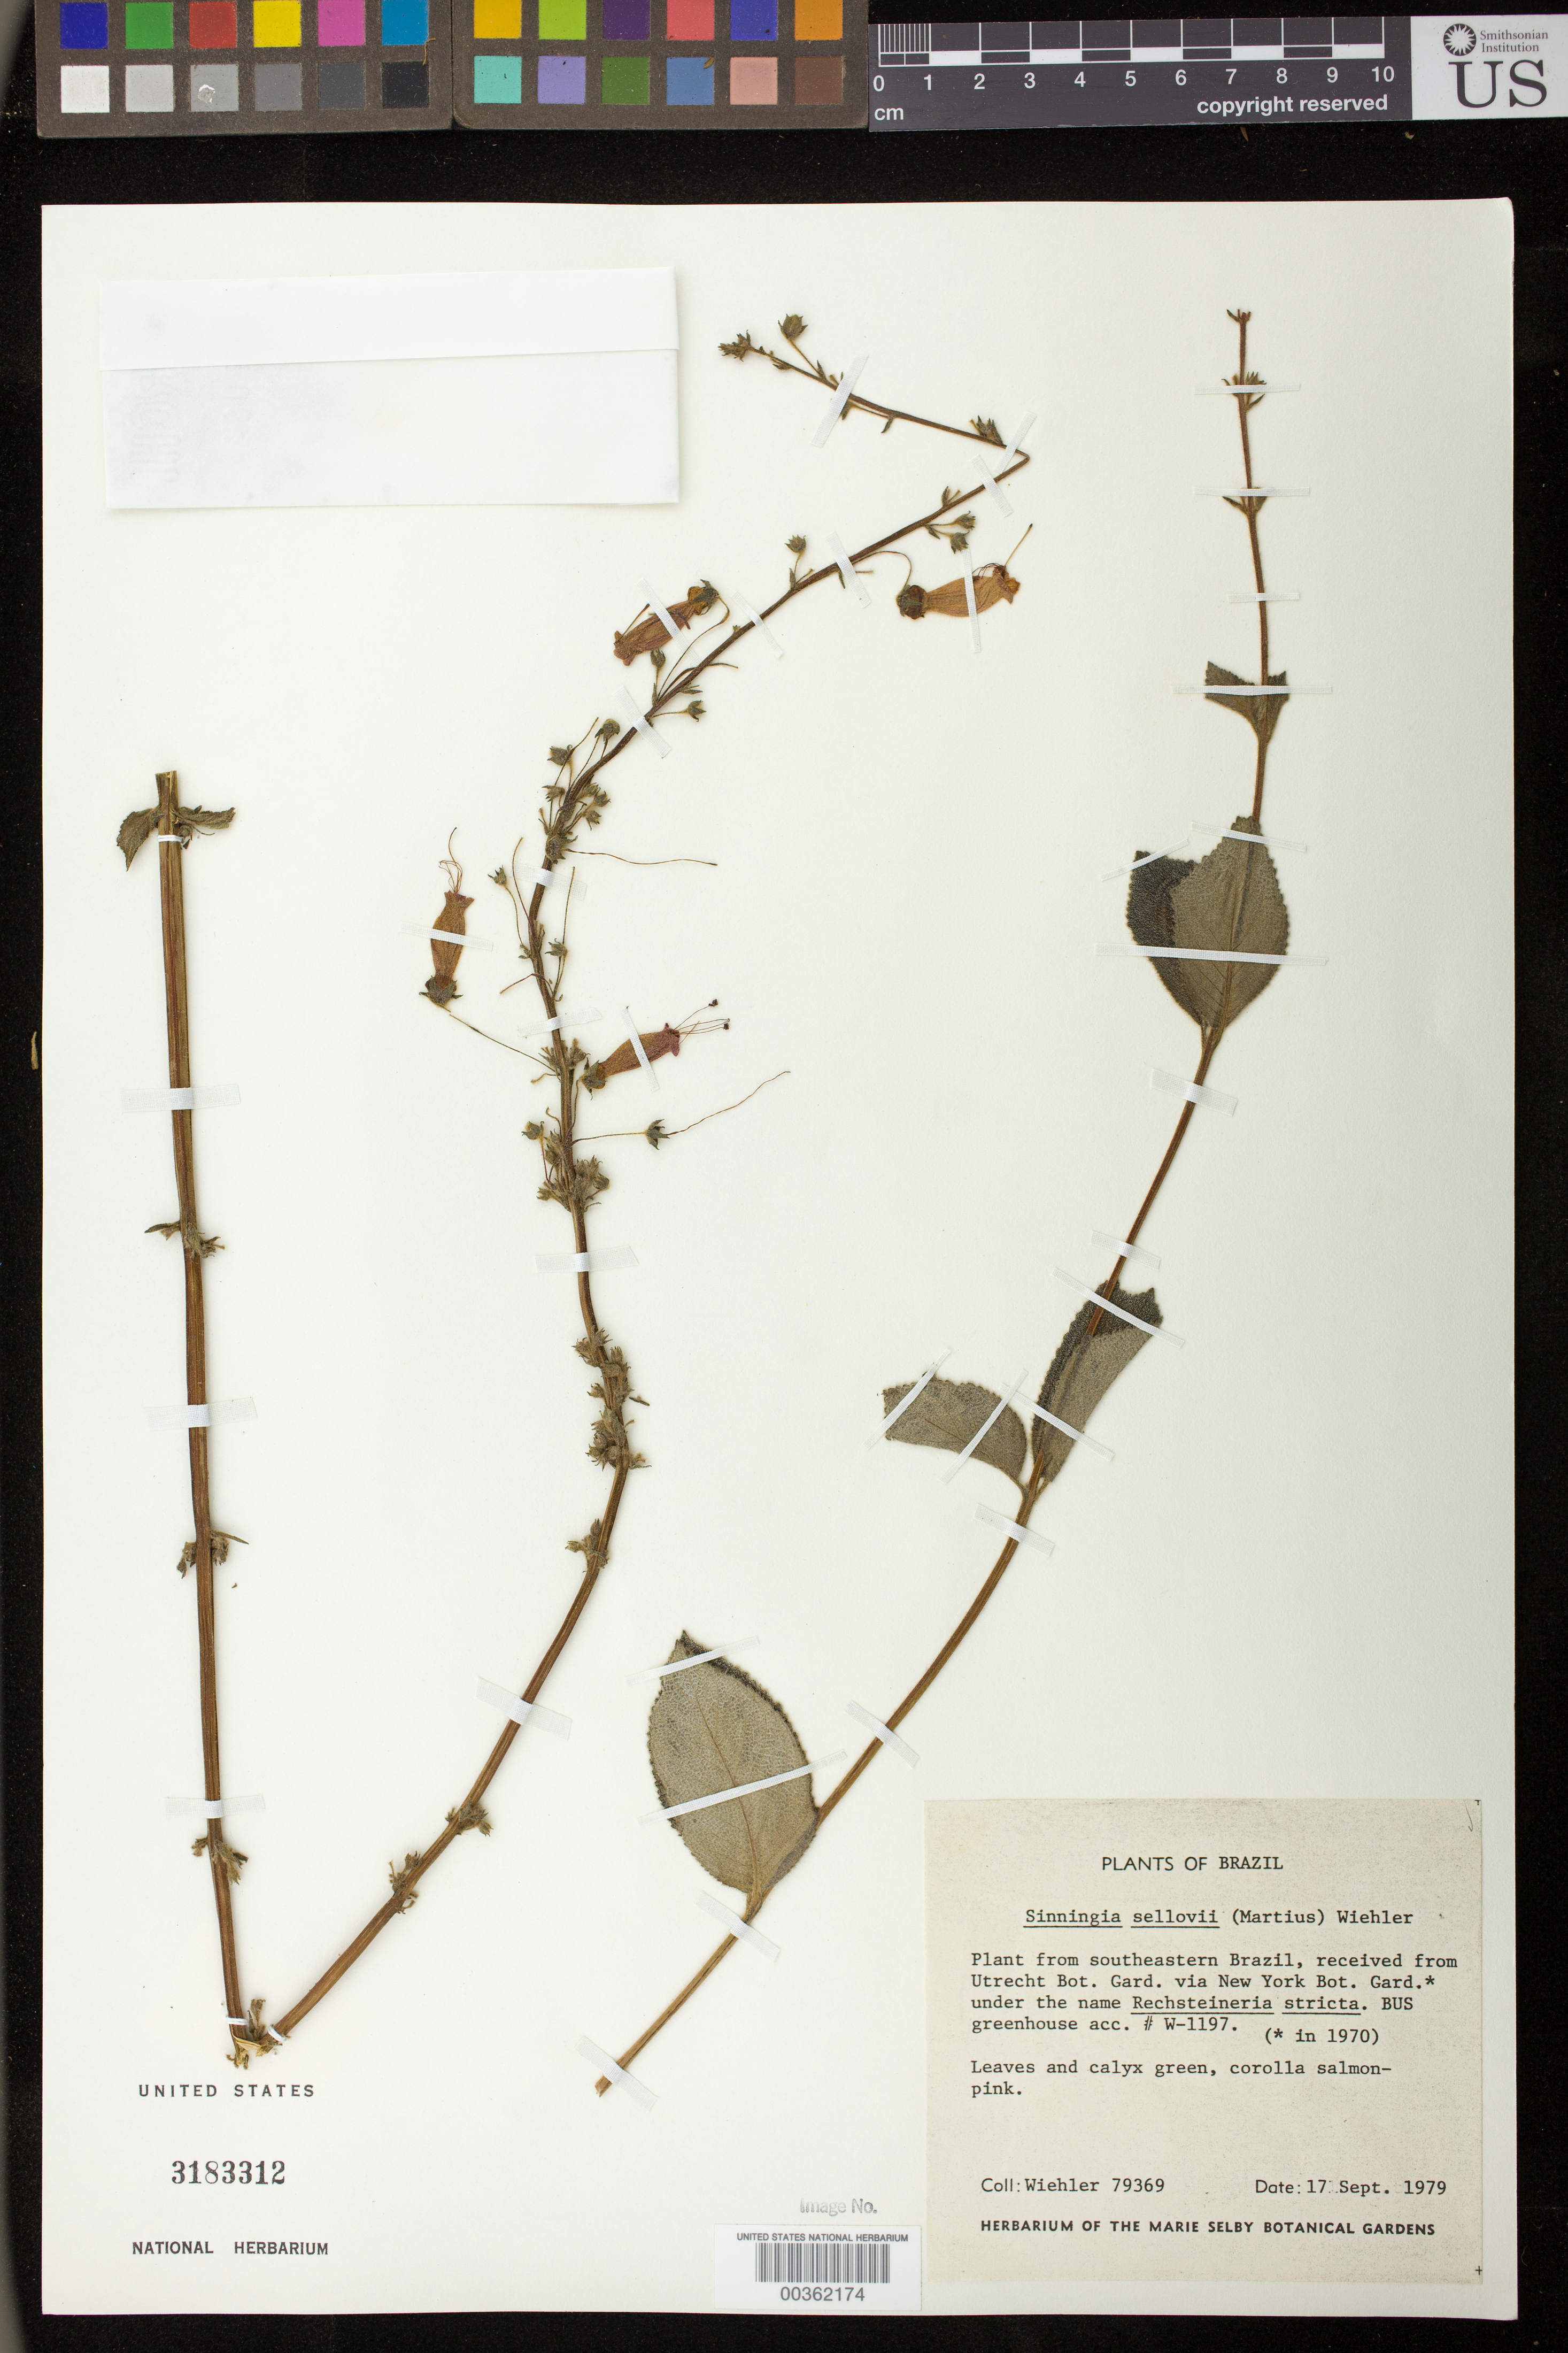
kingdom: Plantae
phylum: Tracheophyta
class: Magnoliopsida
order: Lamiales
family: Gesneriaceae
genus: Sinningia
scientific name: Sinningia sellovii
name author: (Mart.) Wiehler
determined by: Skog, Laurence E.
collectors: H. J. Wiehler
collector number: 79369 [W-1197]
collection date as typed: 17 September 1979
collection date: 1979-09-17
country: United States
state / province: Florida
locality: Cultivated in Marie Selby Botanical Gardens greenhouses.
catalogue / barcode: US 3183312